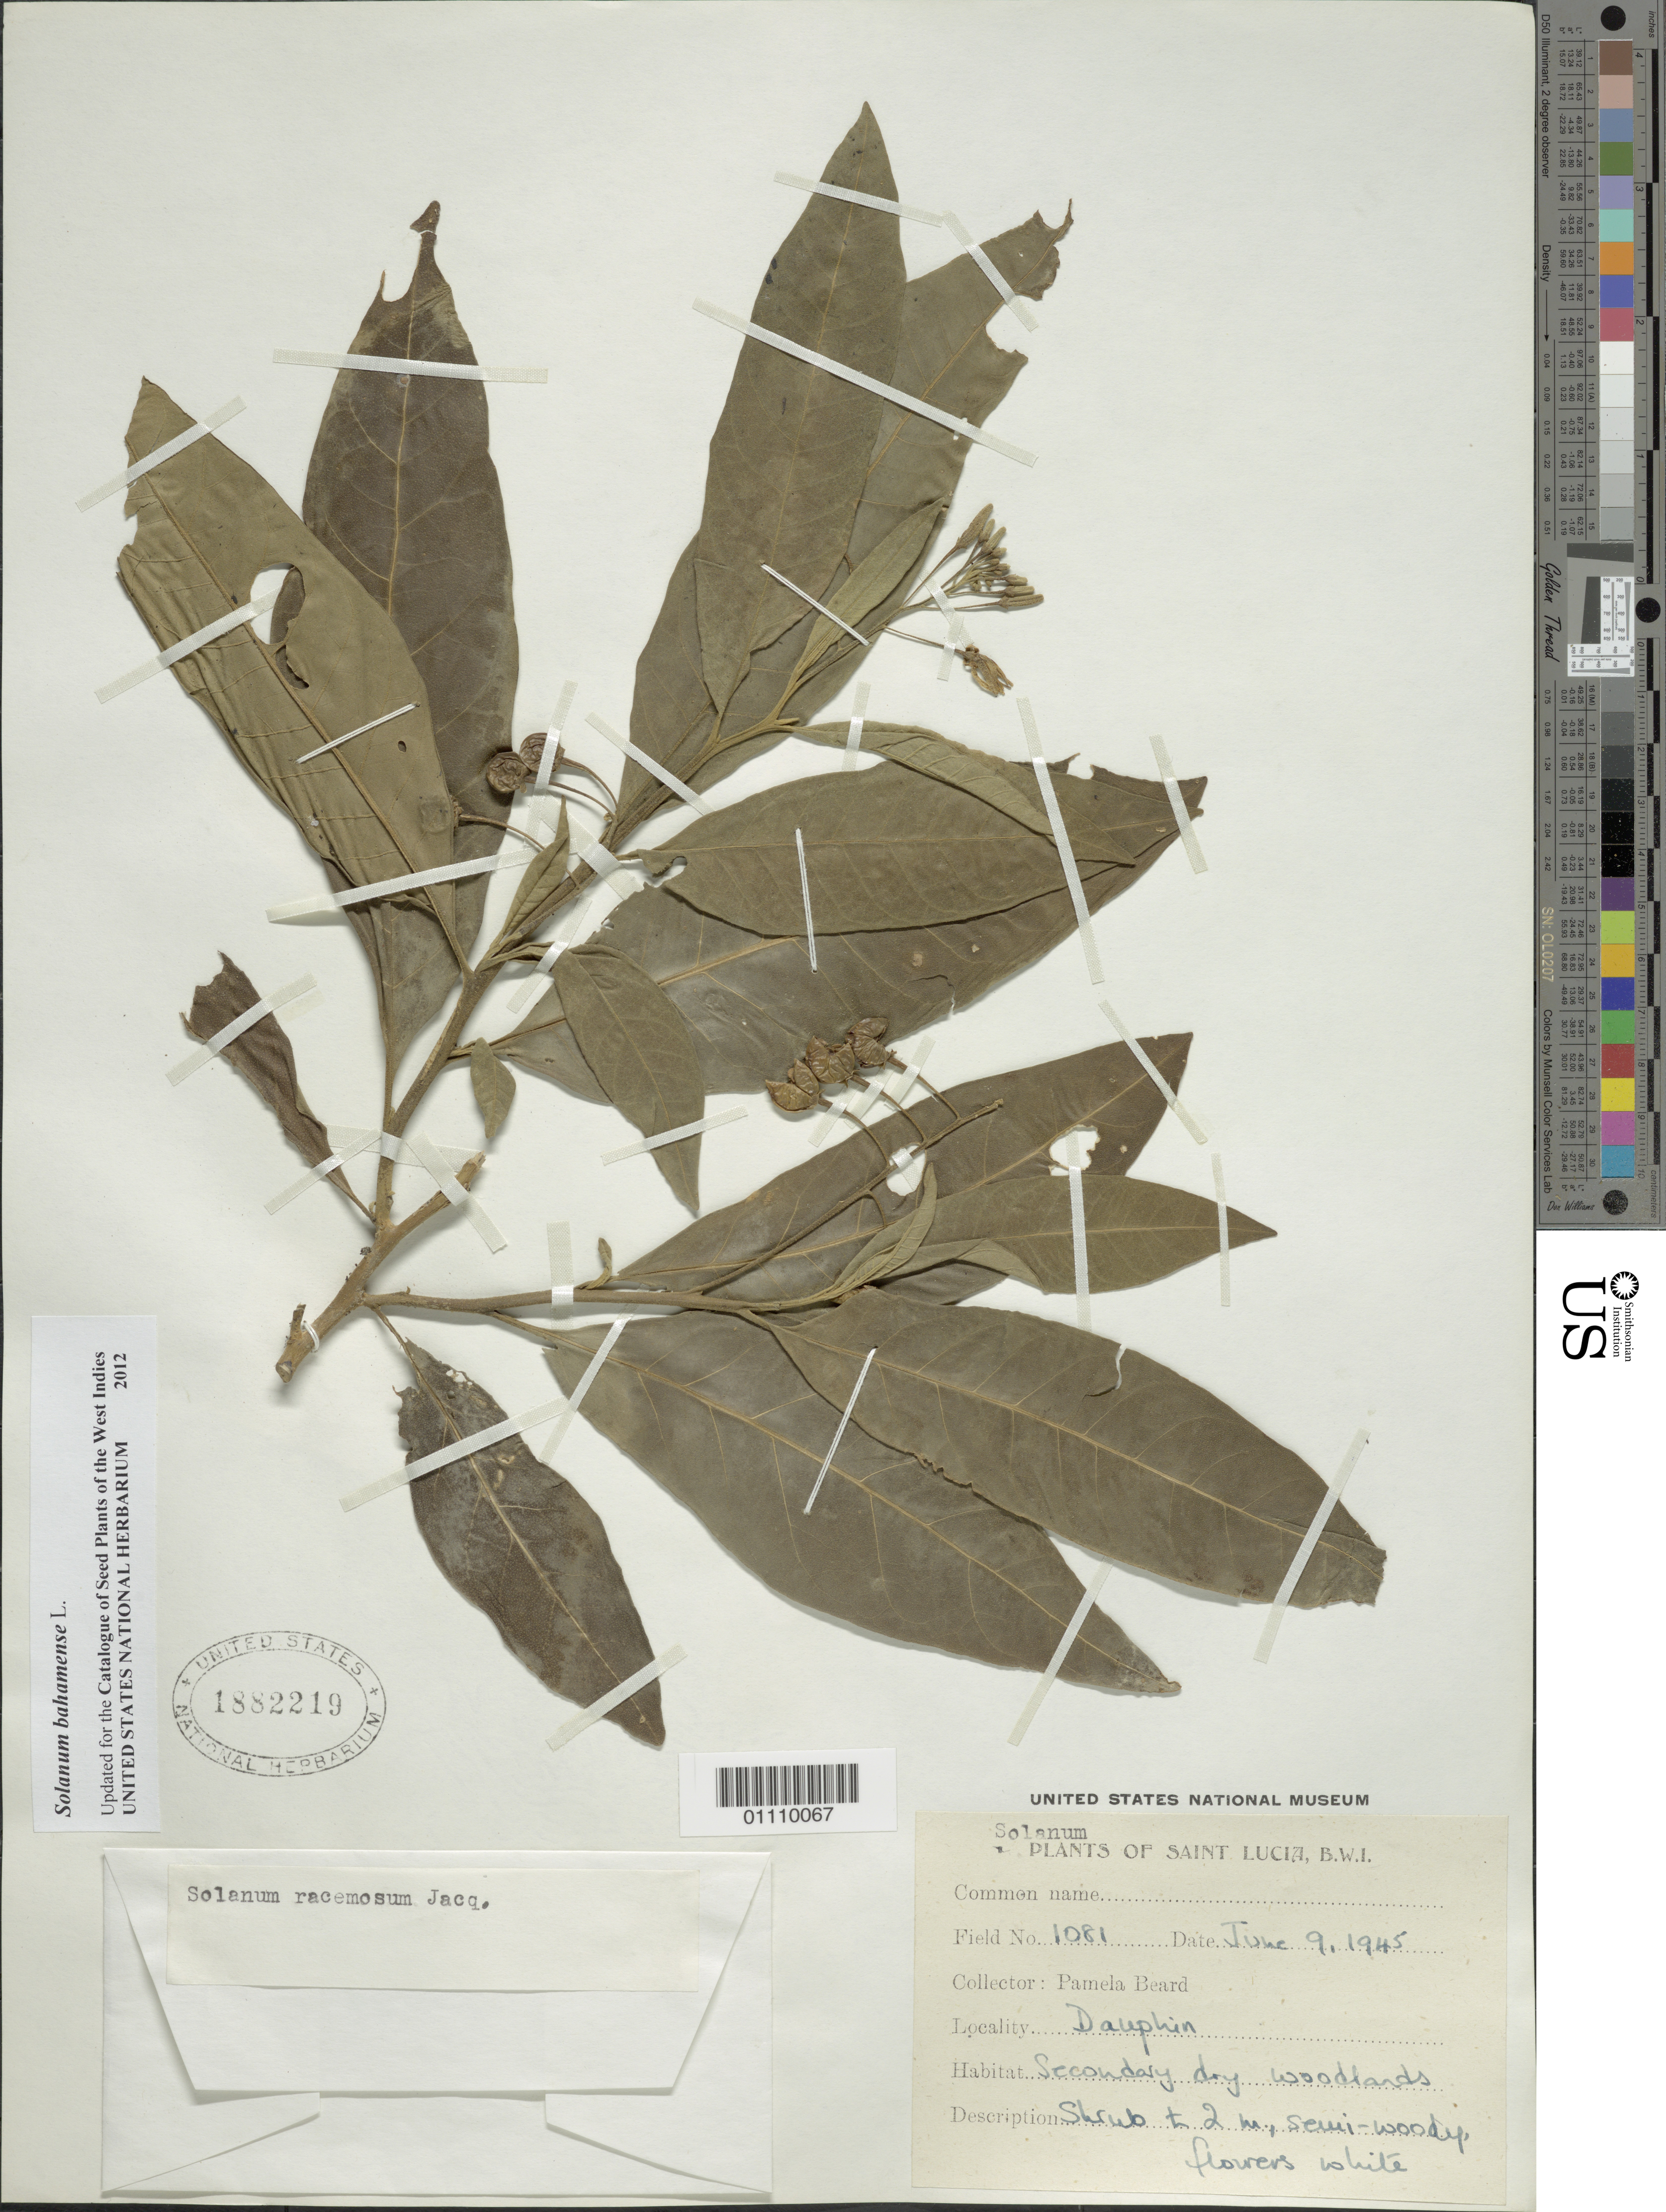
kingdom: Plantae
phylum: Tracheophyta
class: Magnoliopsida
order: Solanales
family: Solanaceae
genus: Solanum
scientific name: Solanum bahamense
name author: L.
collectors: P. Beard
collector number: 1081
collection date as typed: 09 Jun 1945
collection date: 1945-06-09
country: St. Lucia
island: St. Lucia I.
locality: Dauphin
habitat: Secondary dry woodlands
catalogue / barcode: US 1882219